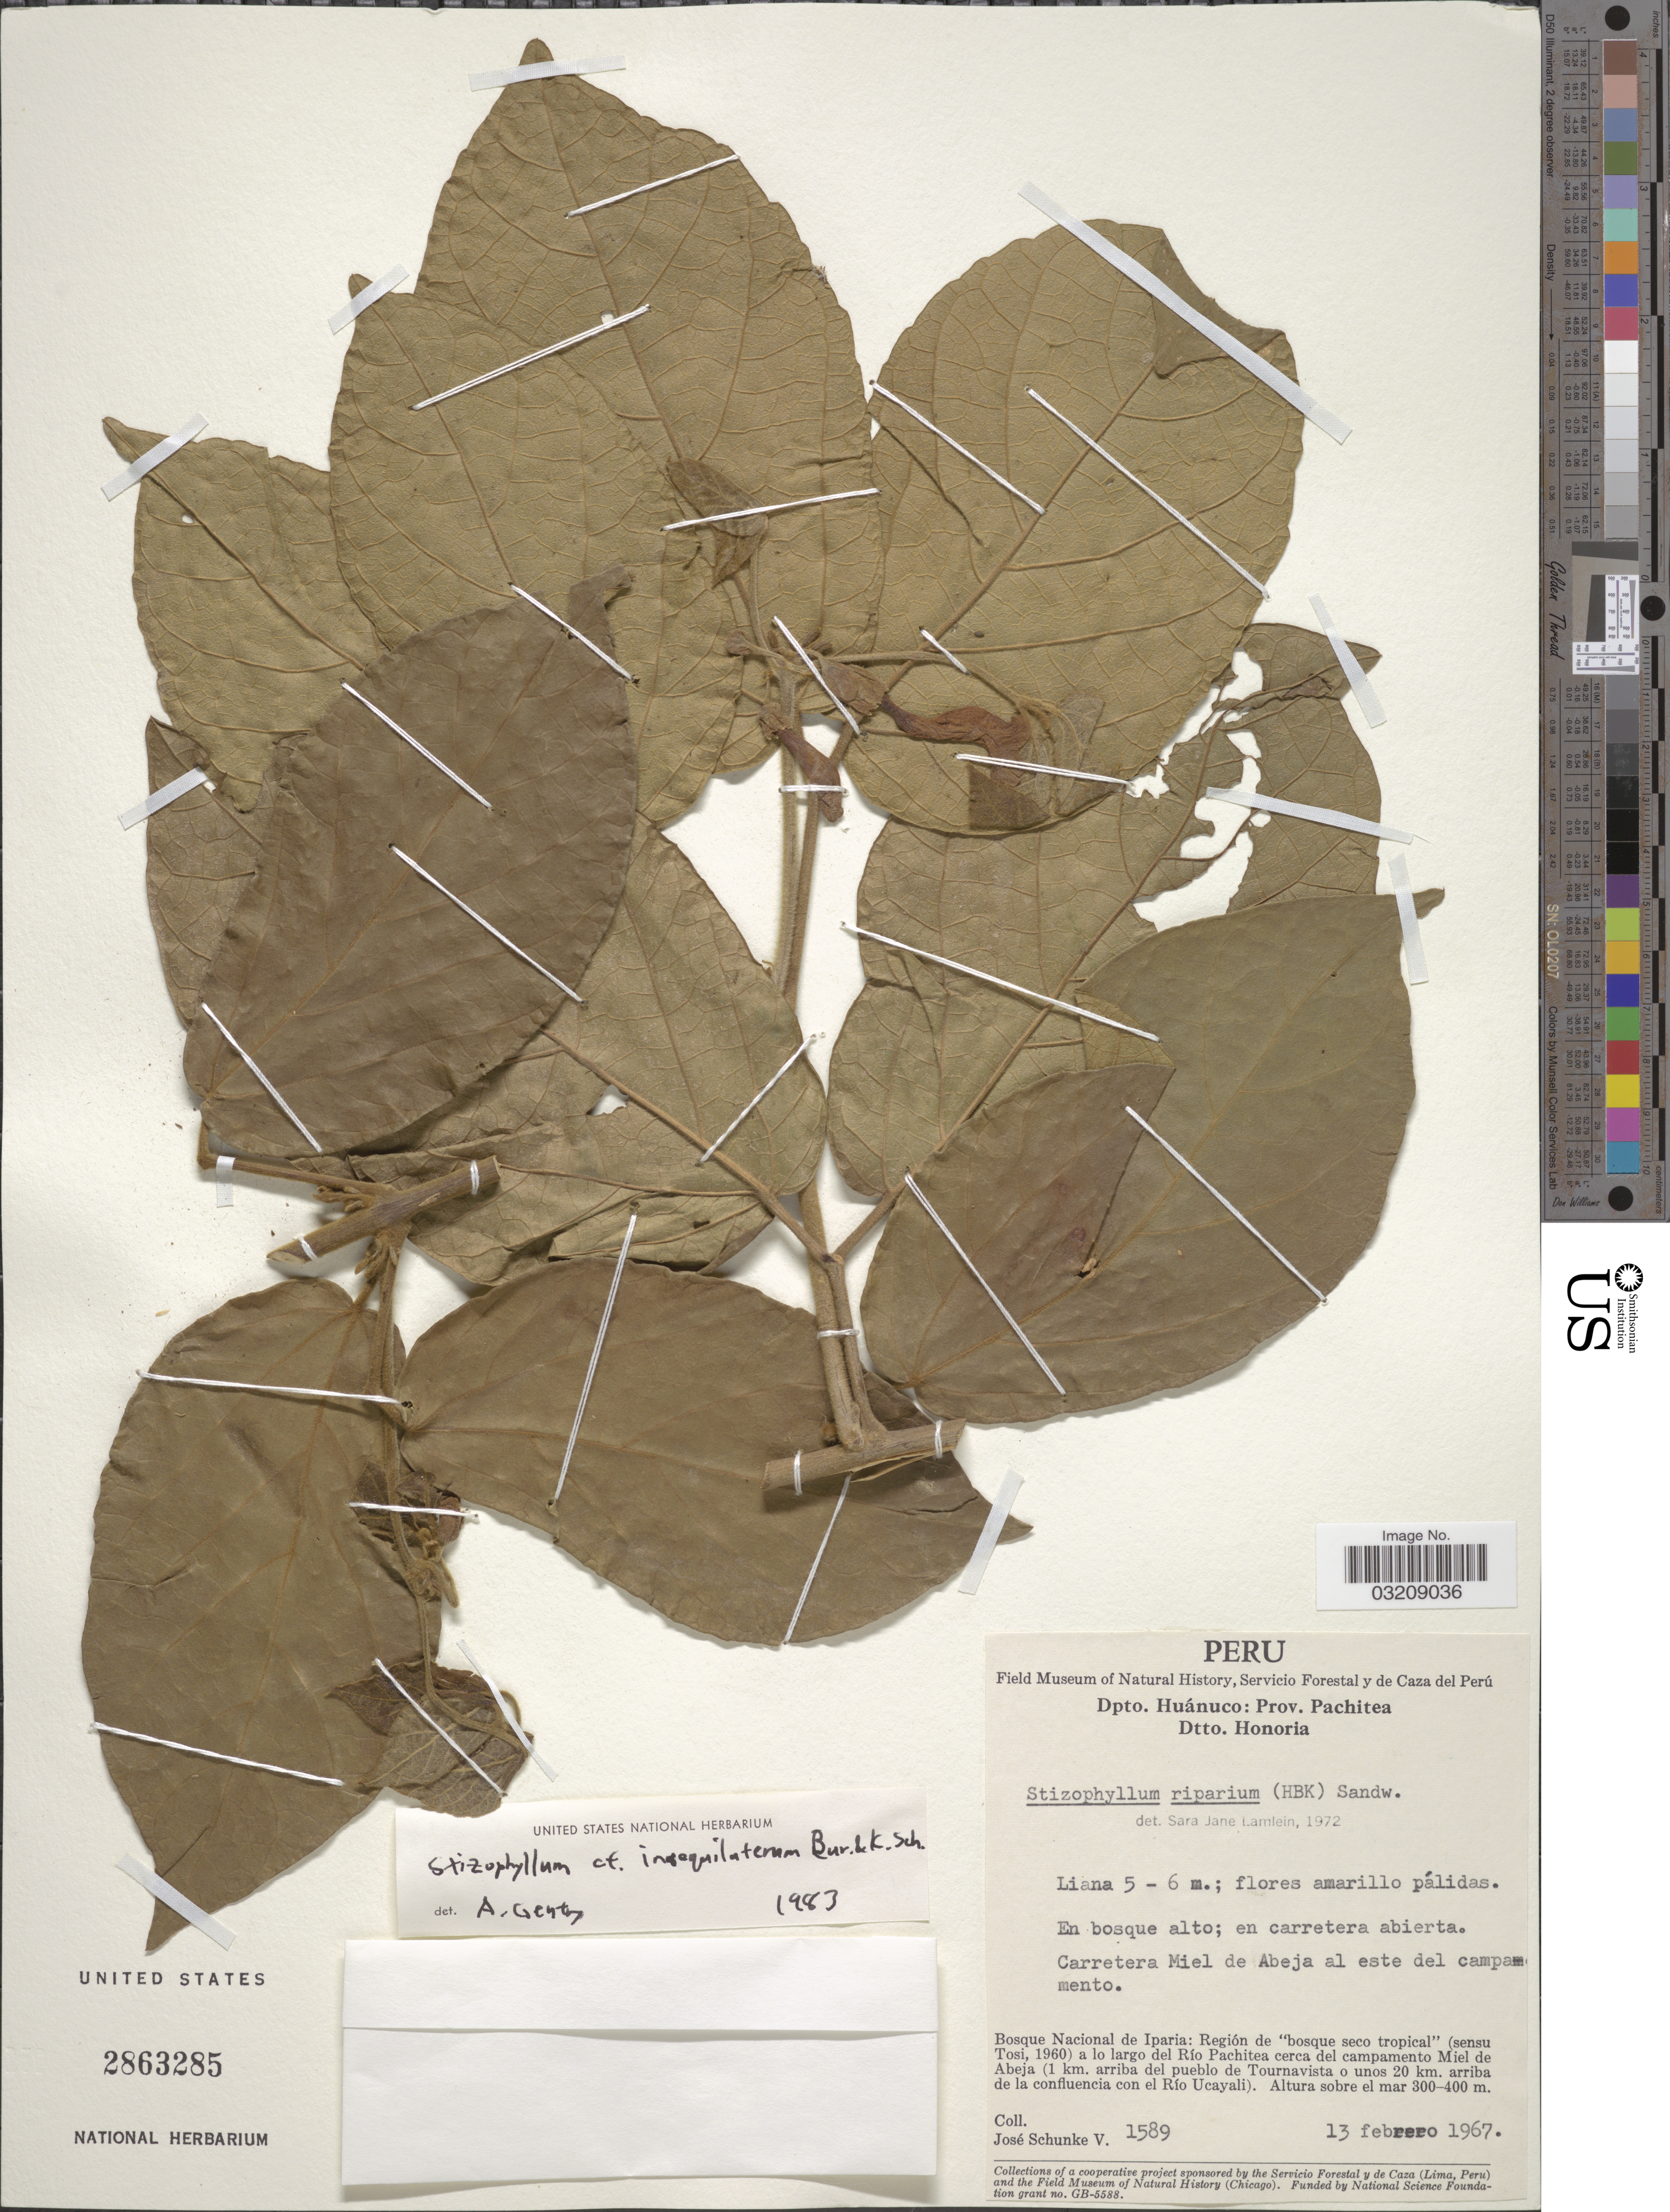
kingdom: Plantae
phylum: Tracheophyta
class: Magnoliopsida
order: Lamiales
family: Bignoniaceae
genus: Stizophyllum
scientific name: Stizophyllum inaequilaterum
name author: Bureau & K. Schum.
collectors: J. Schunke Vigo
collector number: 1589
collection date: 1967-02-13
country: Peru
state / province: Huánuco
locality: Dpto. Huánuco: Prov. Pachitea. Dtto. Honoria. En bosque alto; en carretera abierta. Carretera Miel de Abeja al este del campamento. Bosque Nacional de Iparia: Región de "bosque seco tropical" (sensu Tosi, 1960) a lo largo del Río Pachitea cerca del campamento Miel de Abeja (1 km. arriba del pueblo de Tournavista o unos 20 km. arriba de la confluencia con el Río Ucayali).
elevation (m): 300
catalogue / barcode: US 2863285